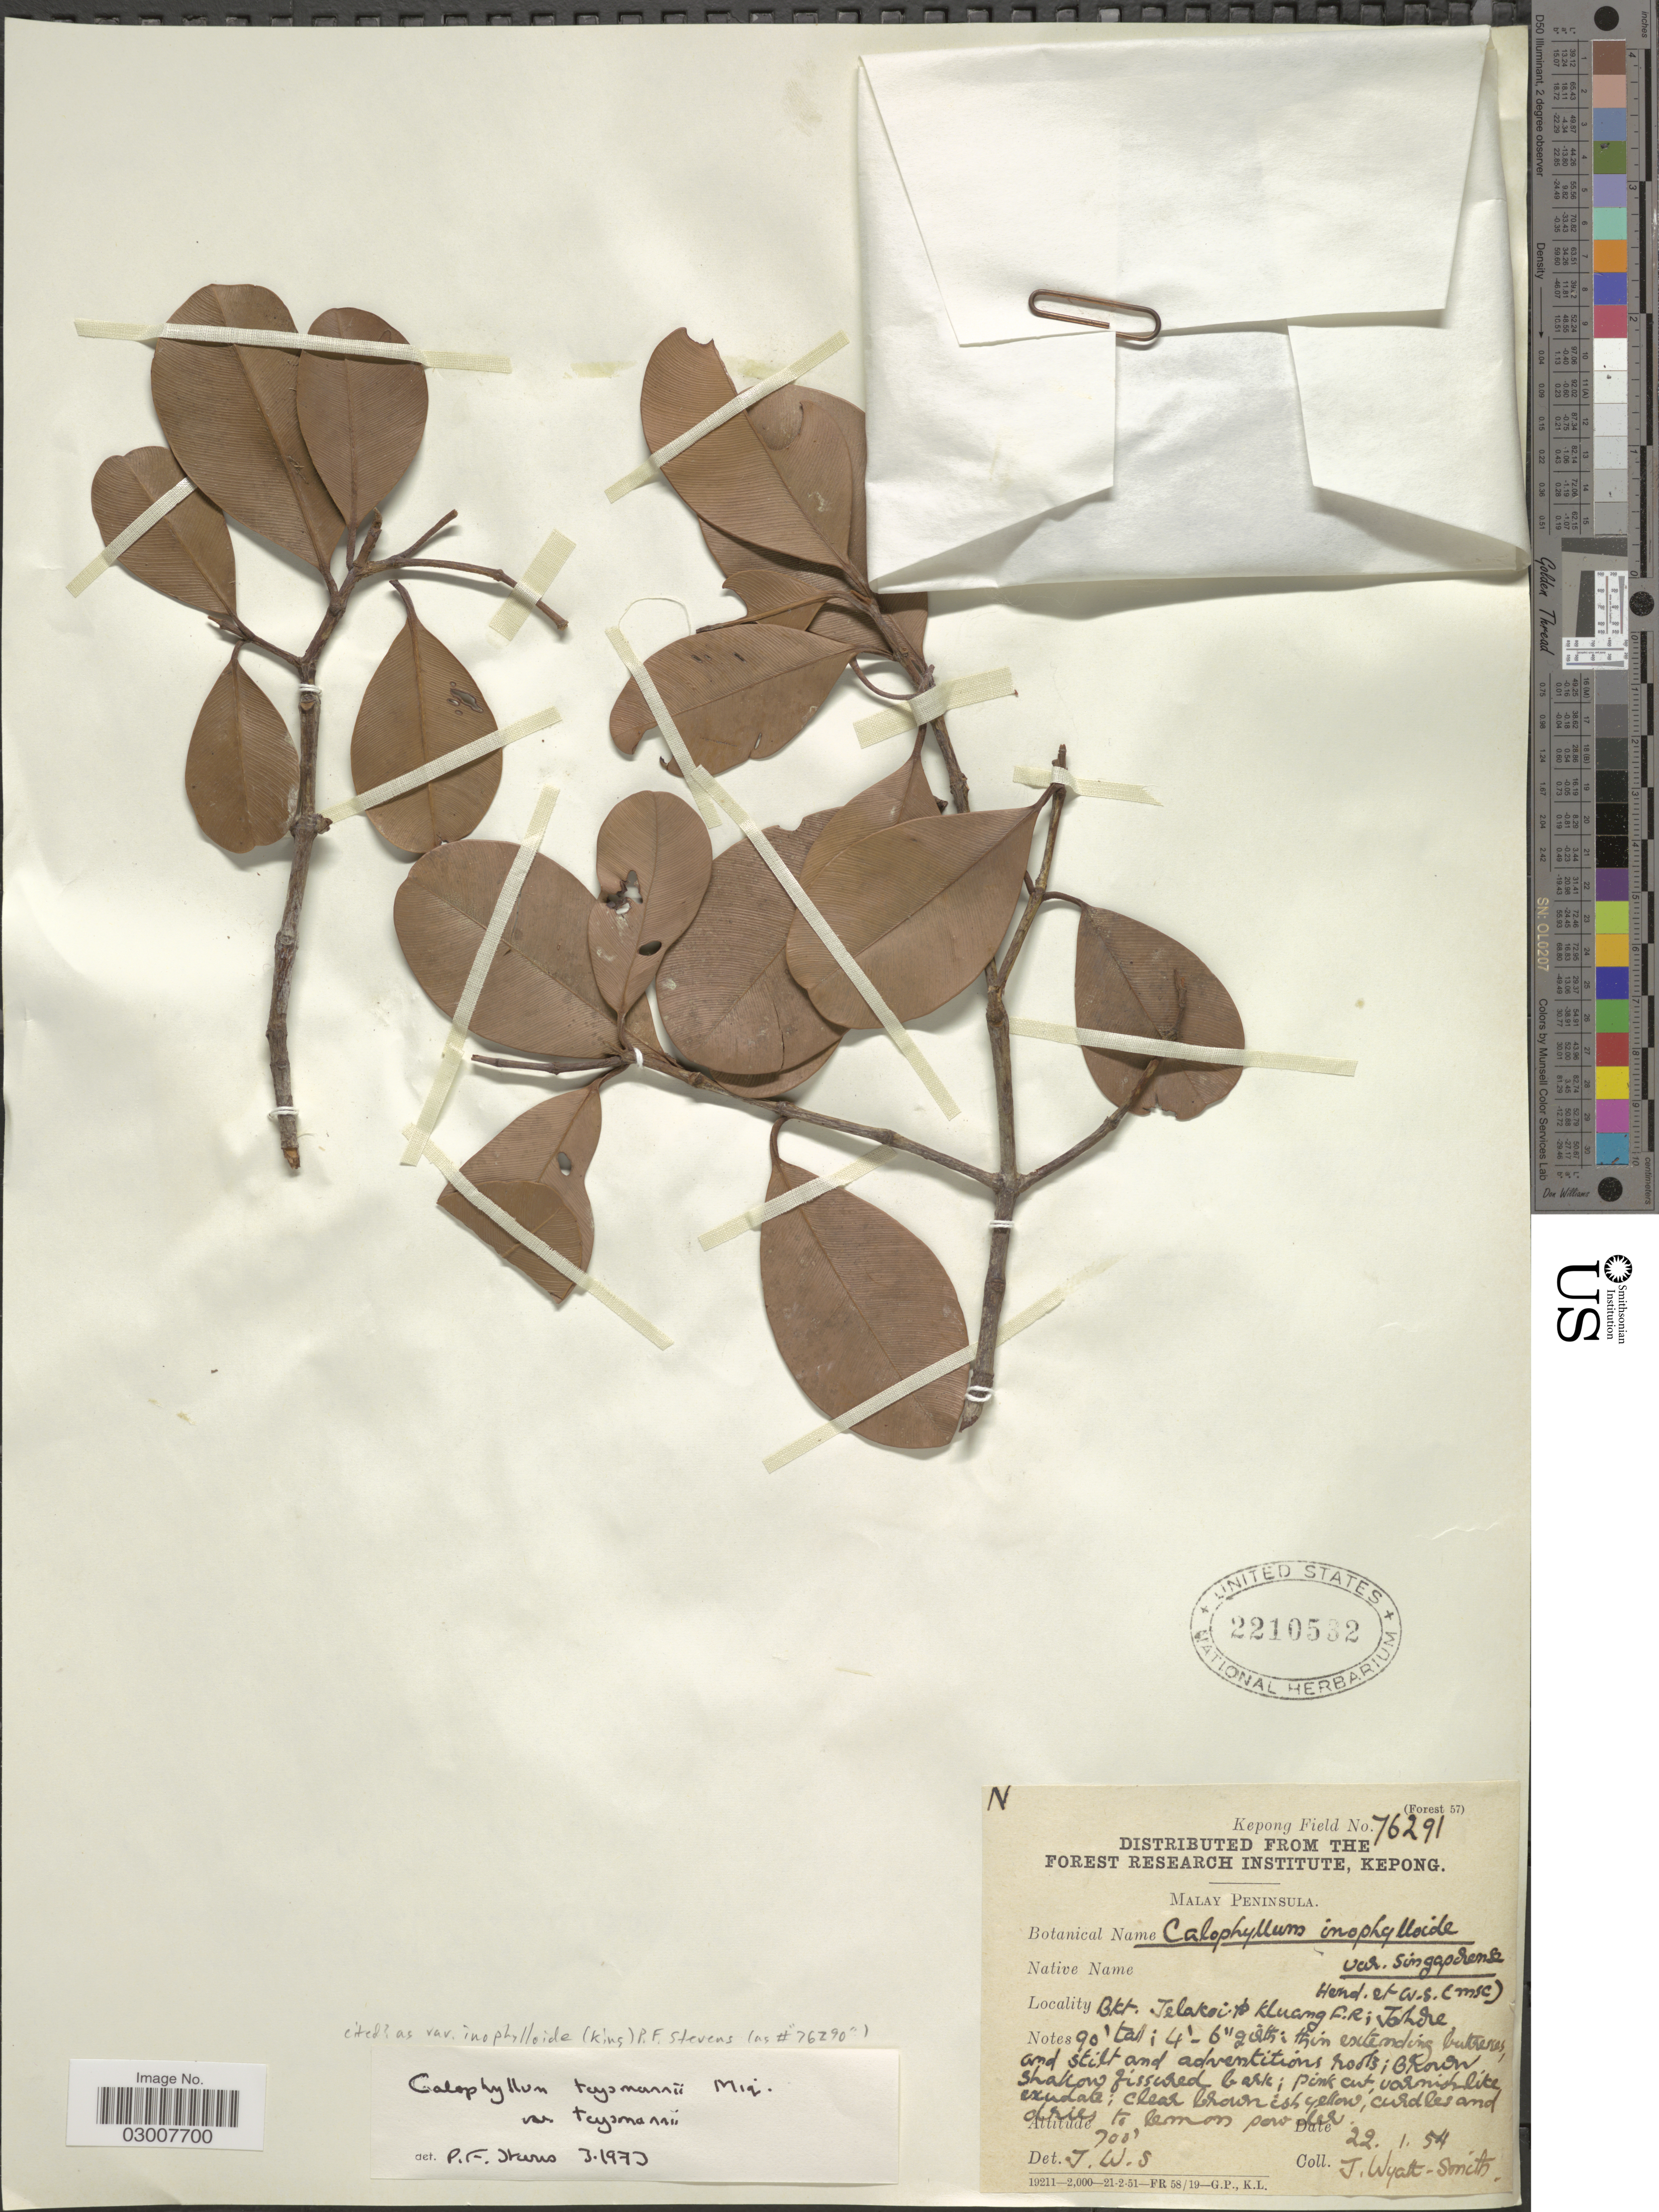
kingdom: Plantae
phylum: Tracheophyta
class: Magnoliopsida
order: Malpighiales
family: Calophyllaceae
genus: Calophyllum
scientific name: Calophyllum teysmannii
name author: Miq.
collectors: J. Wyatt-Smith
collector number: Kepong Field 76291?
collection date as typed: Transcribed d/m/y: 22/1/54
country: Malaysia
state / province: Johor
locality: Bkt. Telakoi & Kluang F.R.; Johore. Malay Peninsula.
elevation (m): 213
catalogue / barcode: US 2210532